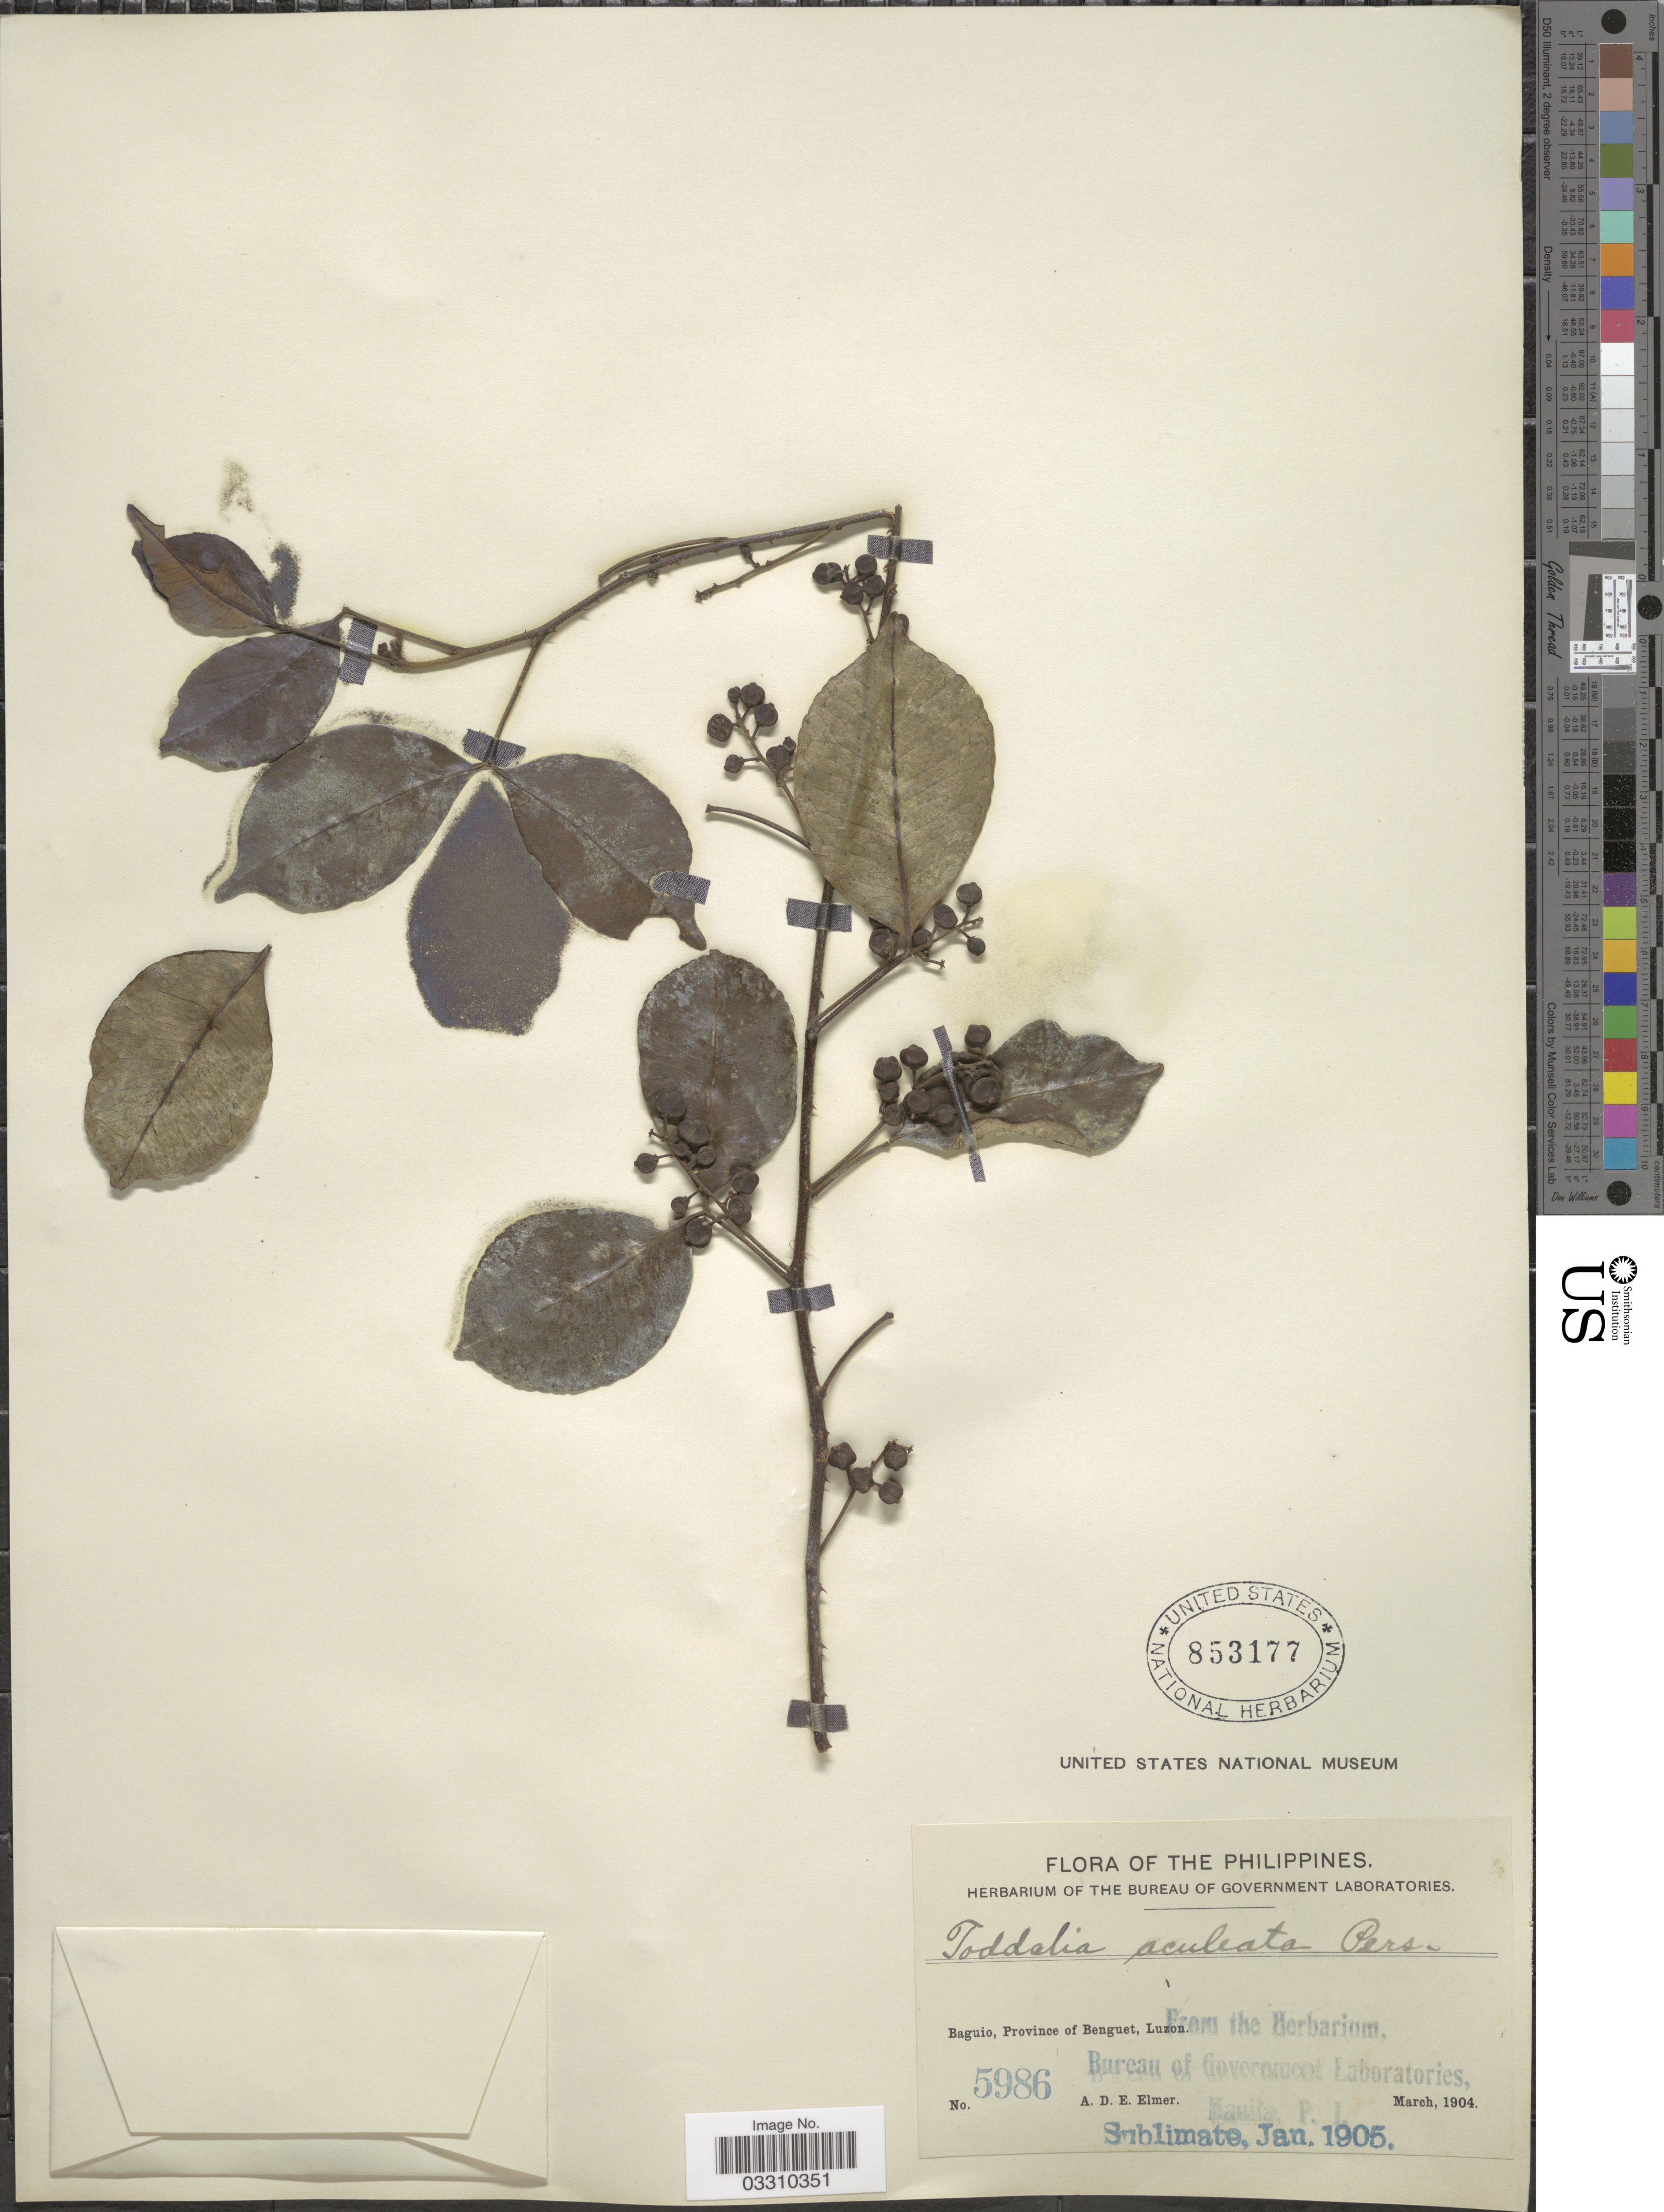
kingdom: Plantae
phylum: Tracheophyta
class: Magnoliopsida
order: Sapindales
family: Rutaceae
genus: Zanthoxylum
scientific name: Zanthoxylum asiaticum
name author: (L.) Appelhans et al.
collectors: A. D. E. Elmer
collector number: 5986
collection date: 1904-03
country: Philippines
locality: Baguio, Province of Benguet, Luzon.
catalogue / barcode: US 853177